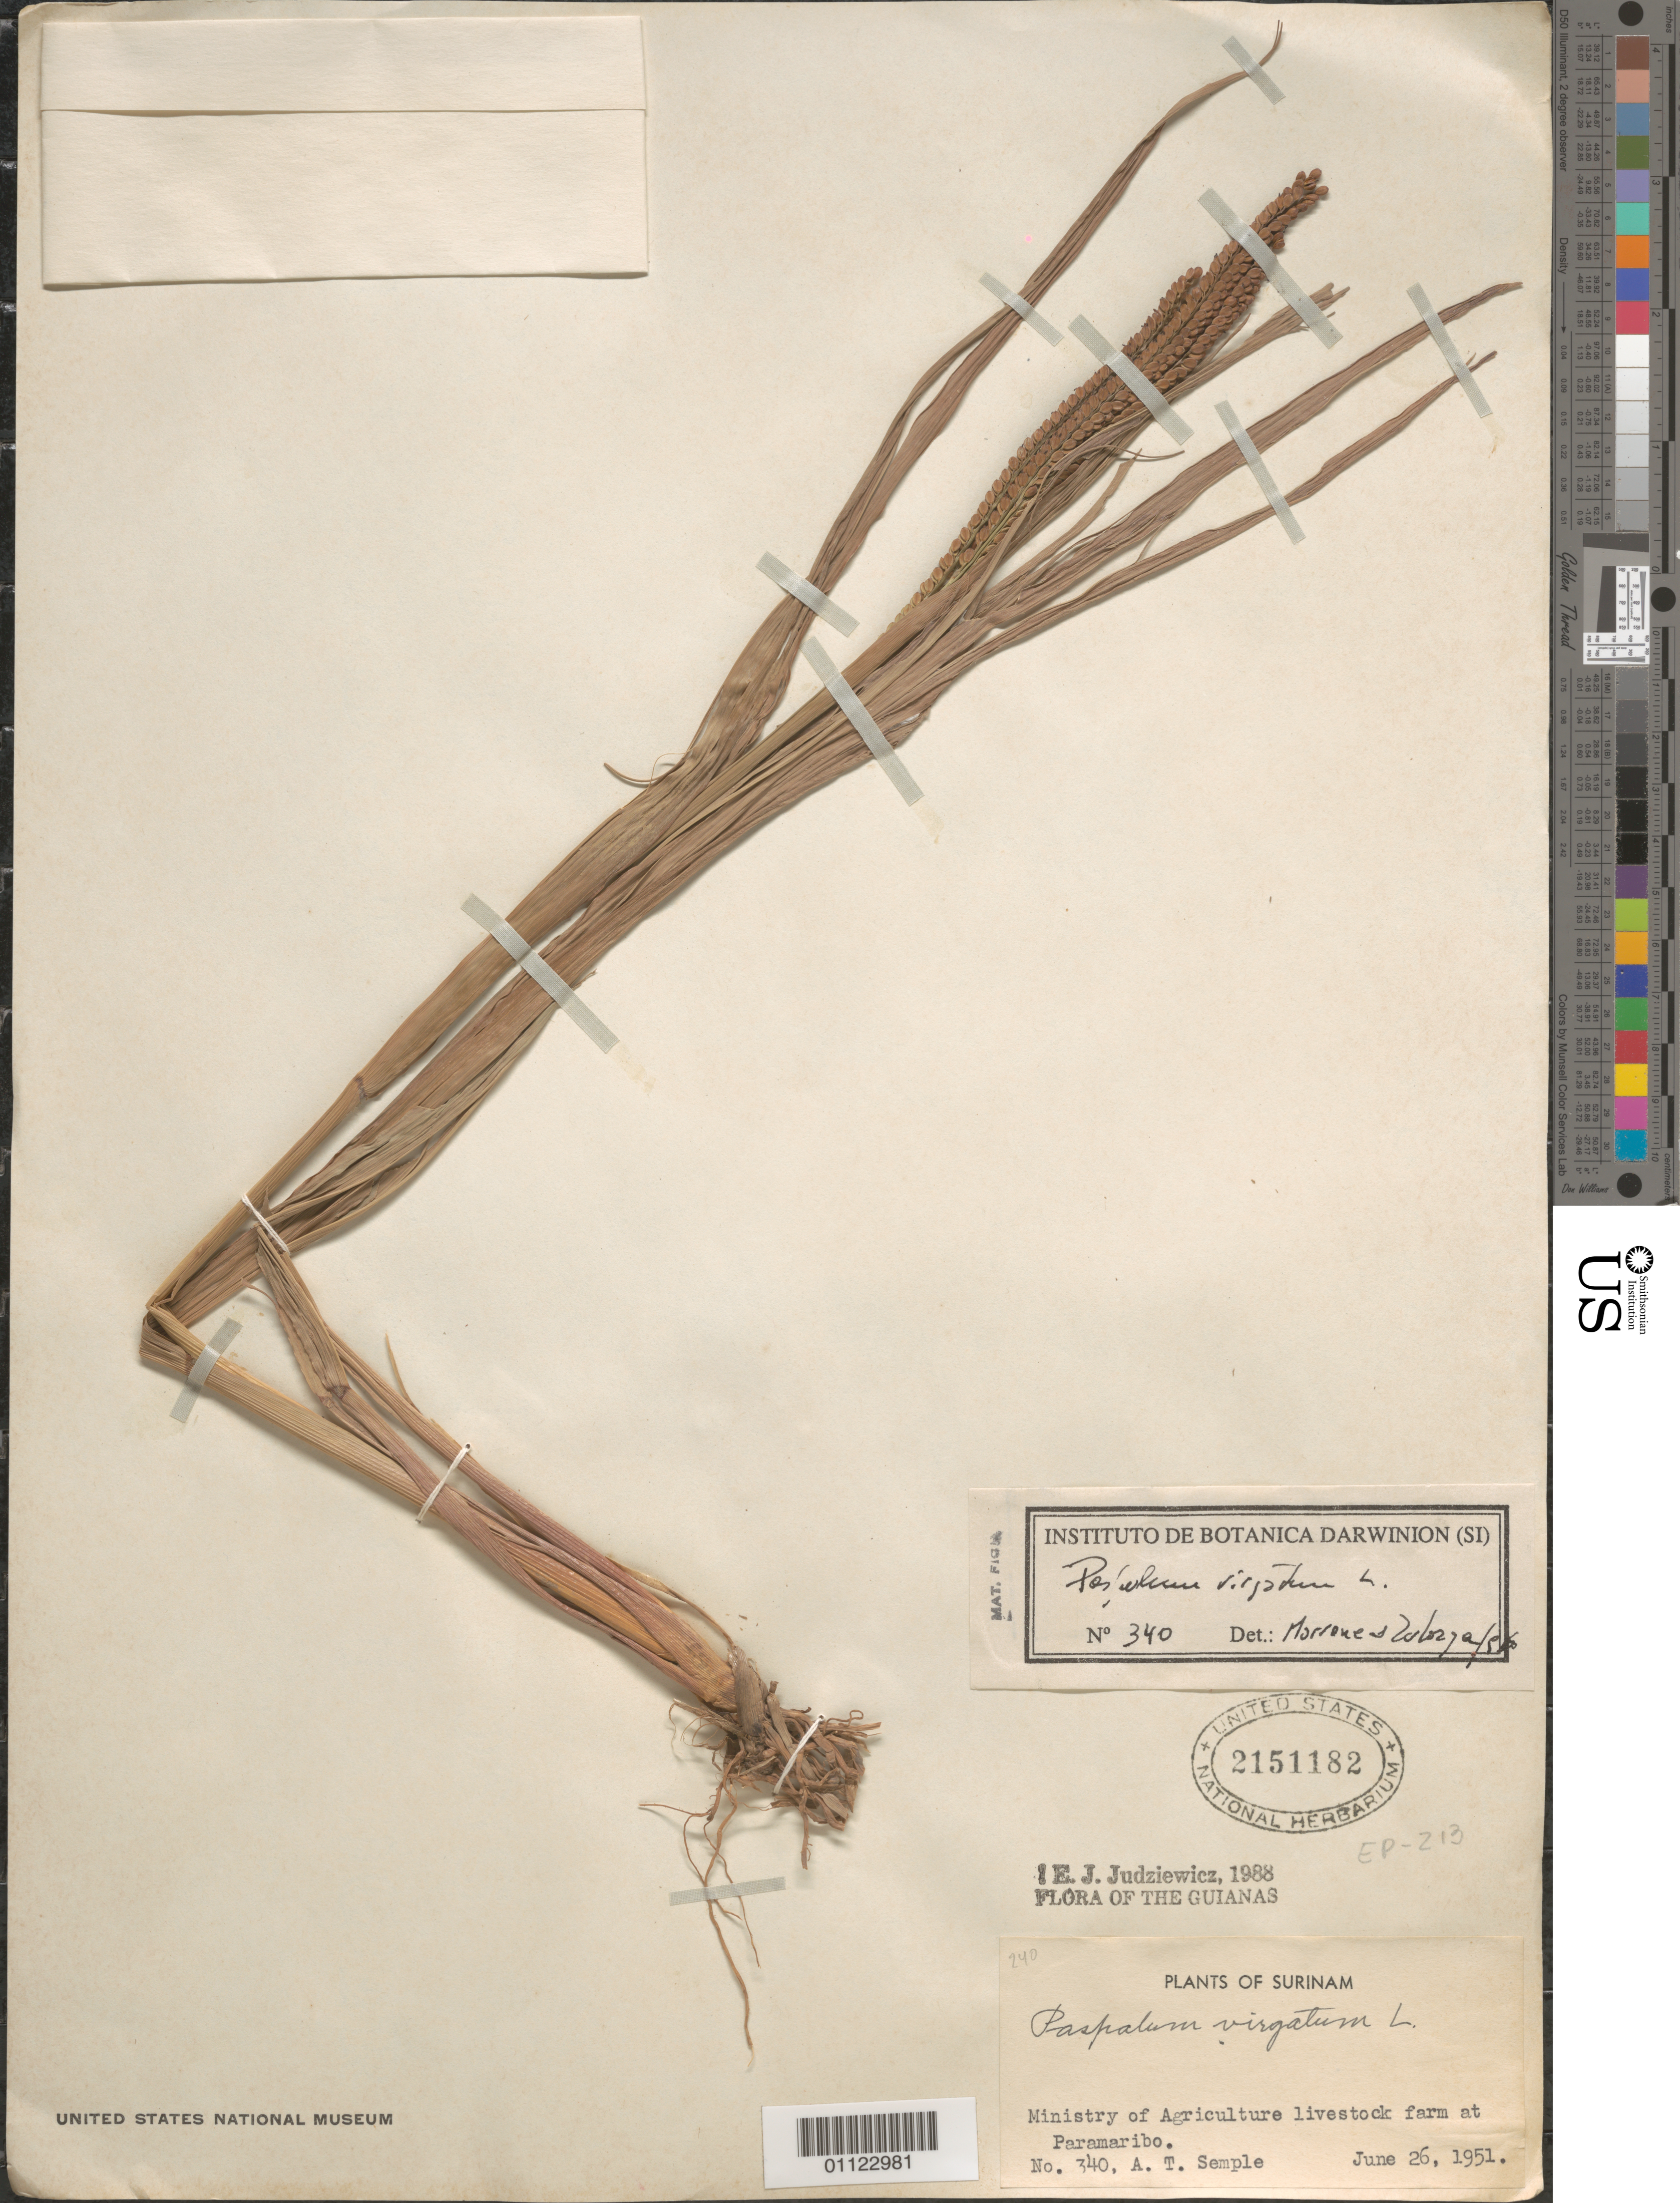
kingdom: Plantae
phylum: Tracheophyta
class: Liliopsida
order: Poales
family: Poaceae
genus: Paspalum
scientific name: Paspalum virgatum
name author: L.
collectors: A. Semple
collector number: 340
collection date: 1951-06-26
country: Suriname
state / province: Paramaribo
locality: Ministry of Agriculture livestock farm at Paramaribo.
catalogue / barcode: US 2151182